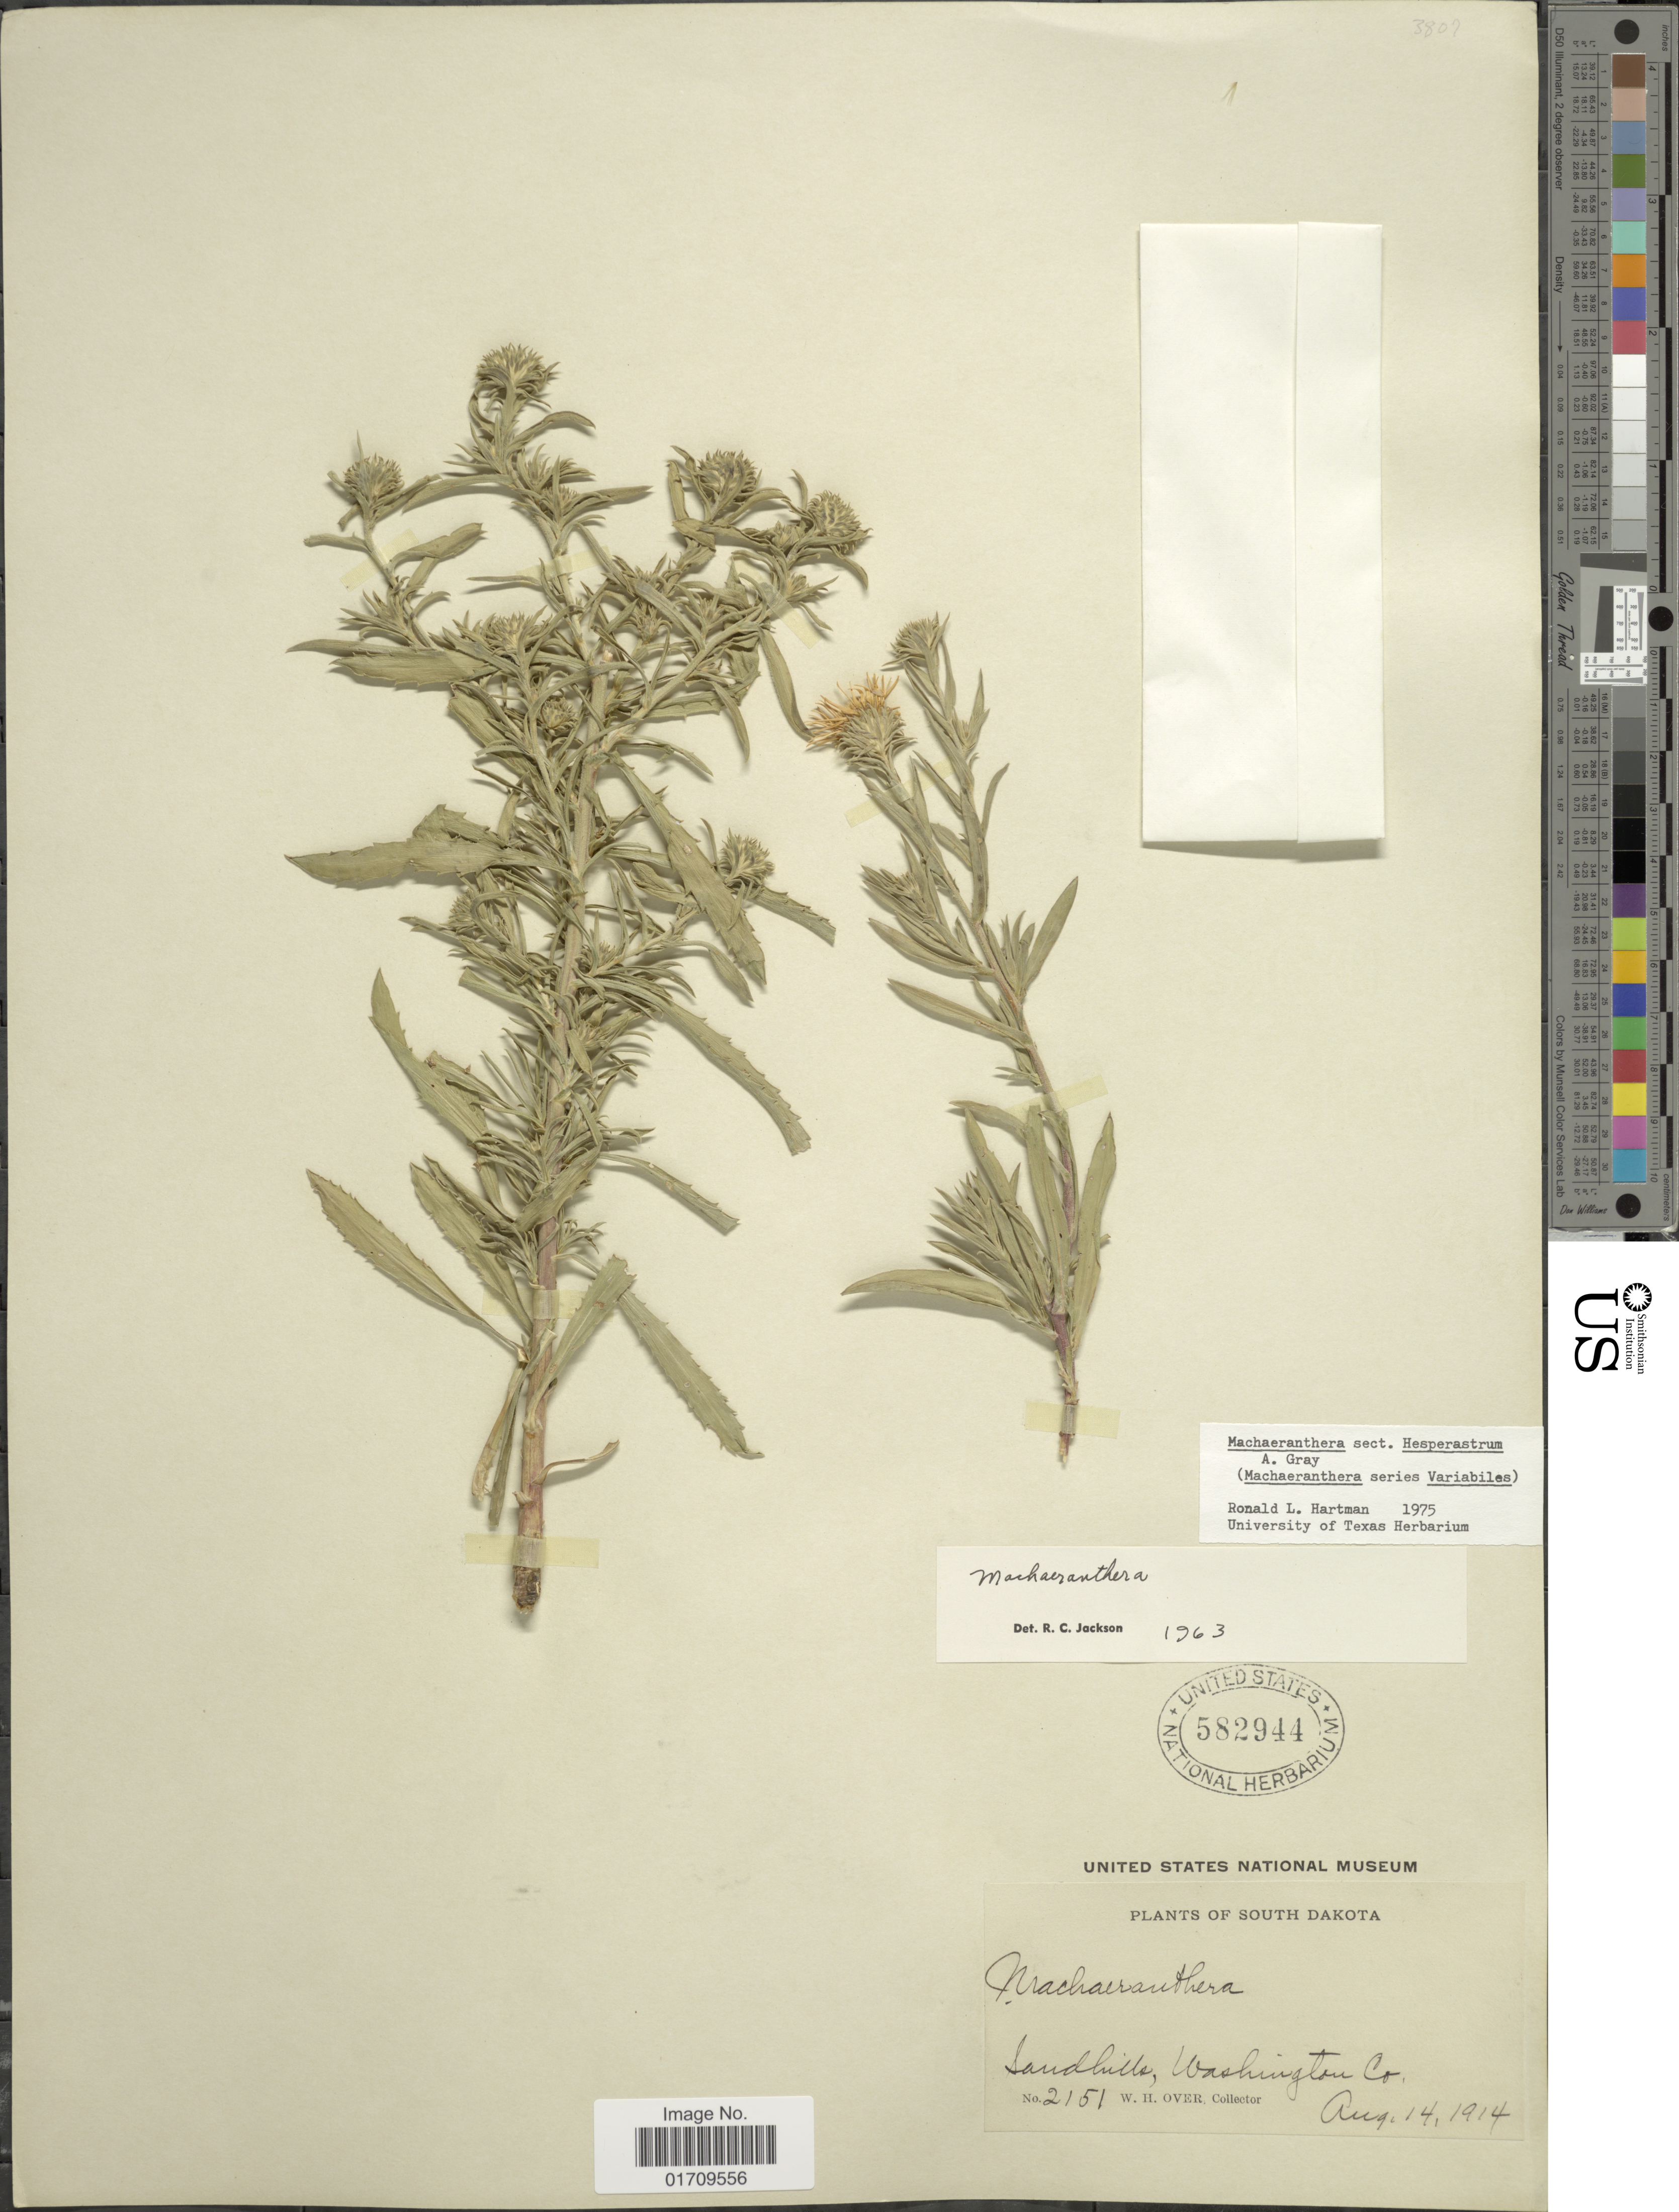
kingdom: Plantae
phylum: Tracheophyta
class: Magnoliopsida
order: Asterales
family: Asteraceae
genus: Machaeranthera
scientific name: Machaeranthera sp.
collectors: W. Over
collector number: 2151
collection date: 1914-08-14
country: United States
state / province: South Dakota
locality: Sandhills, Washington Co.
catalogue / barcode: US 582944